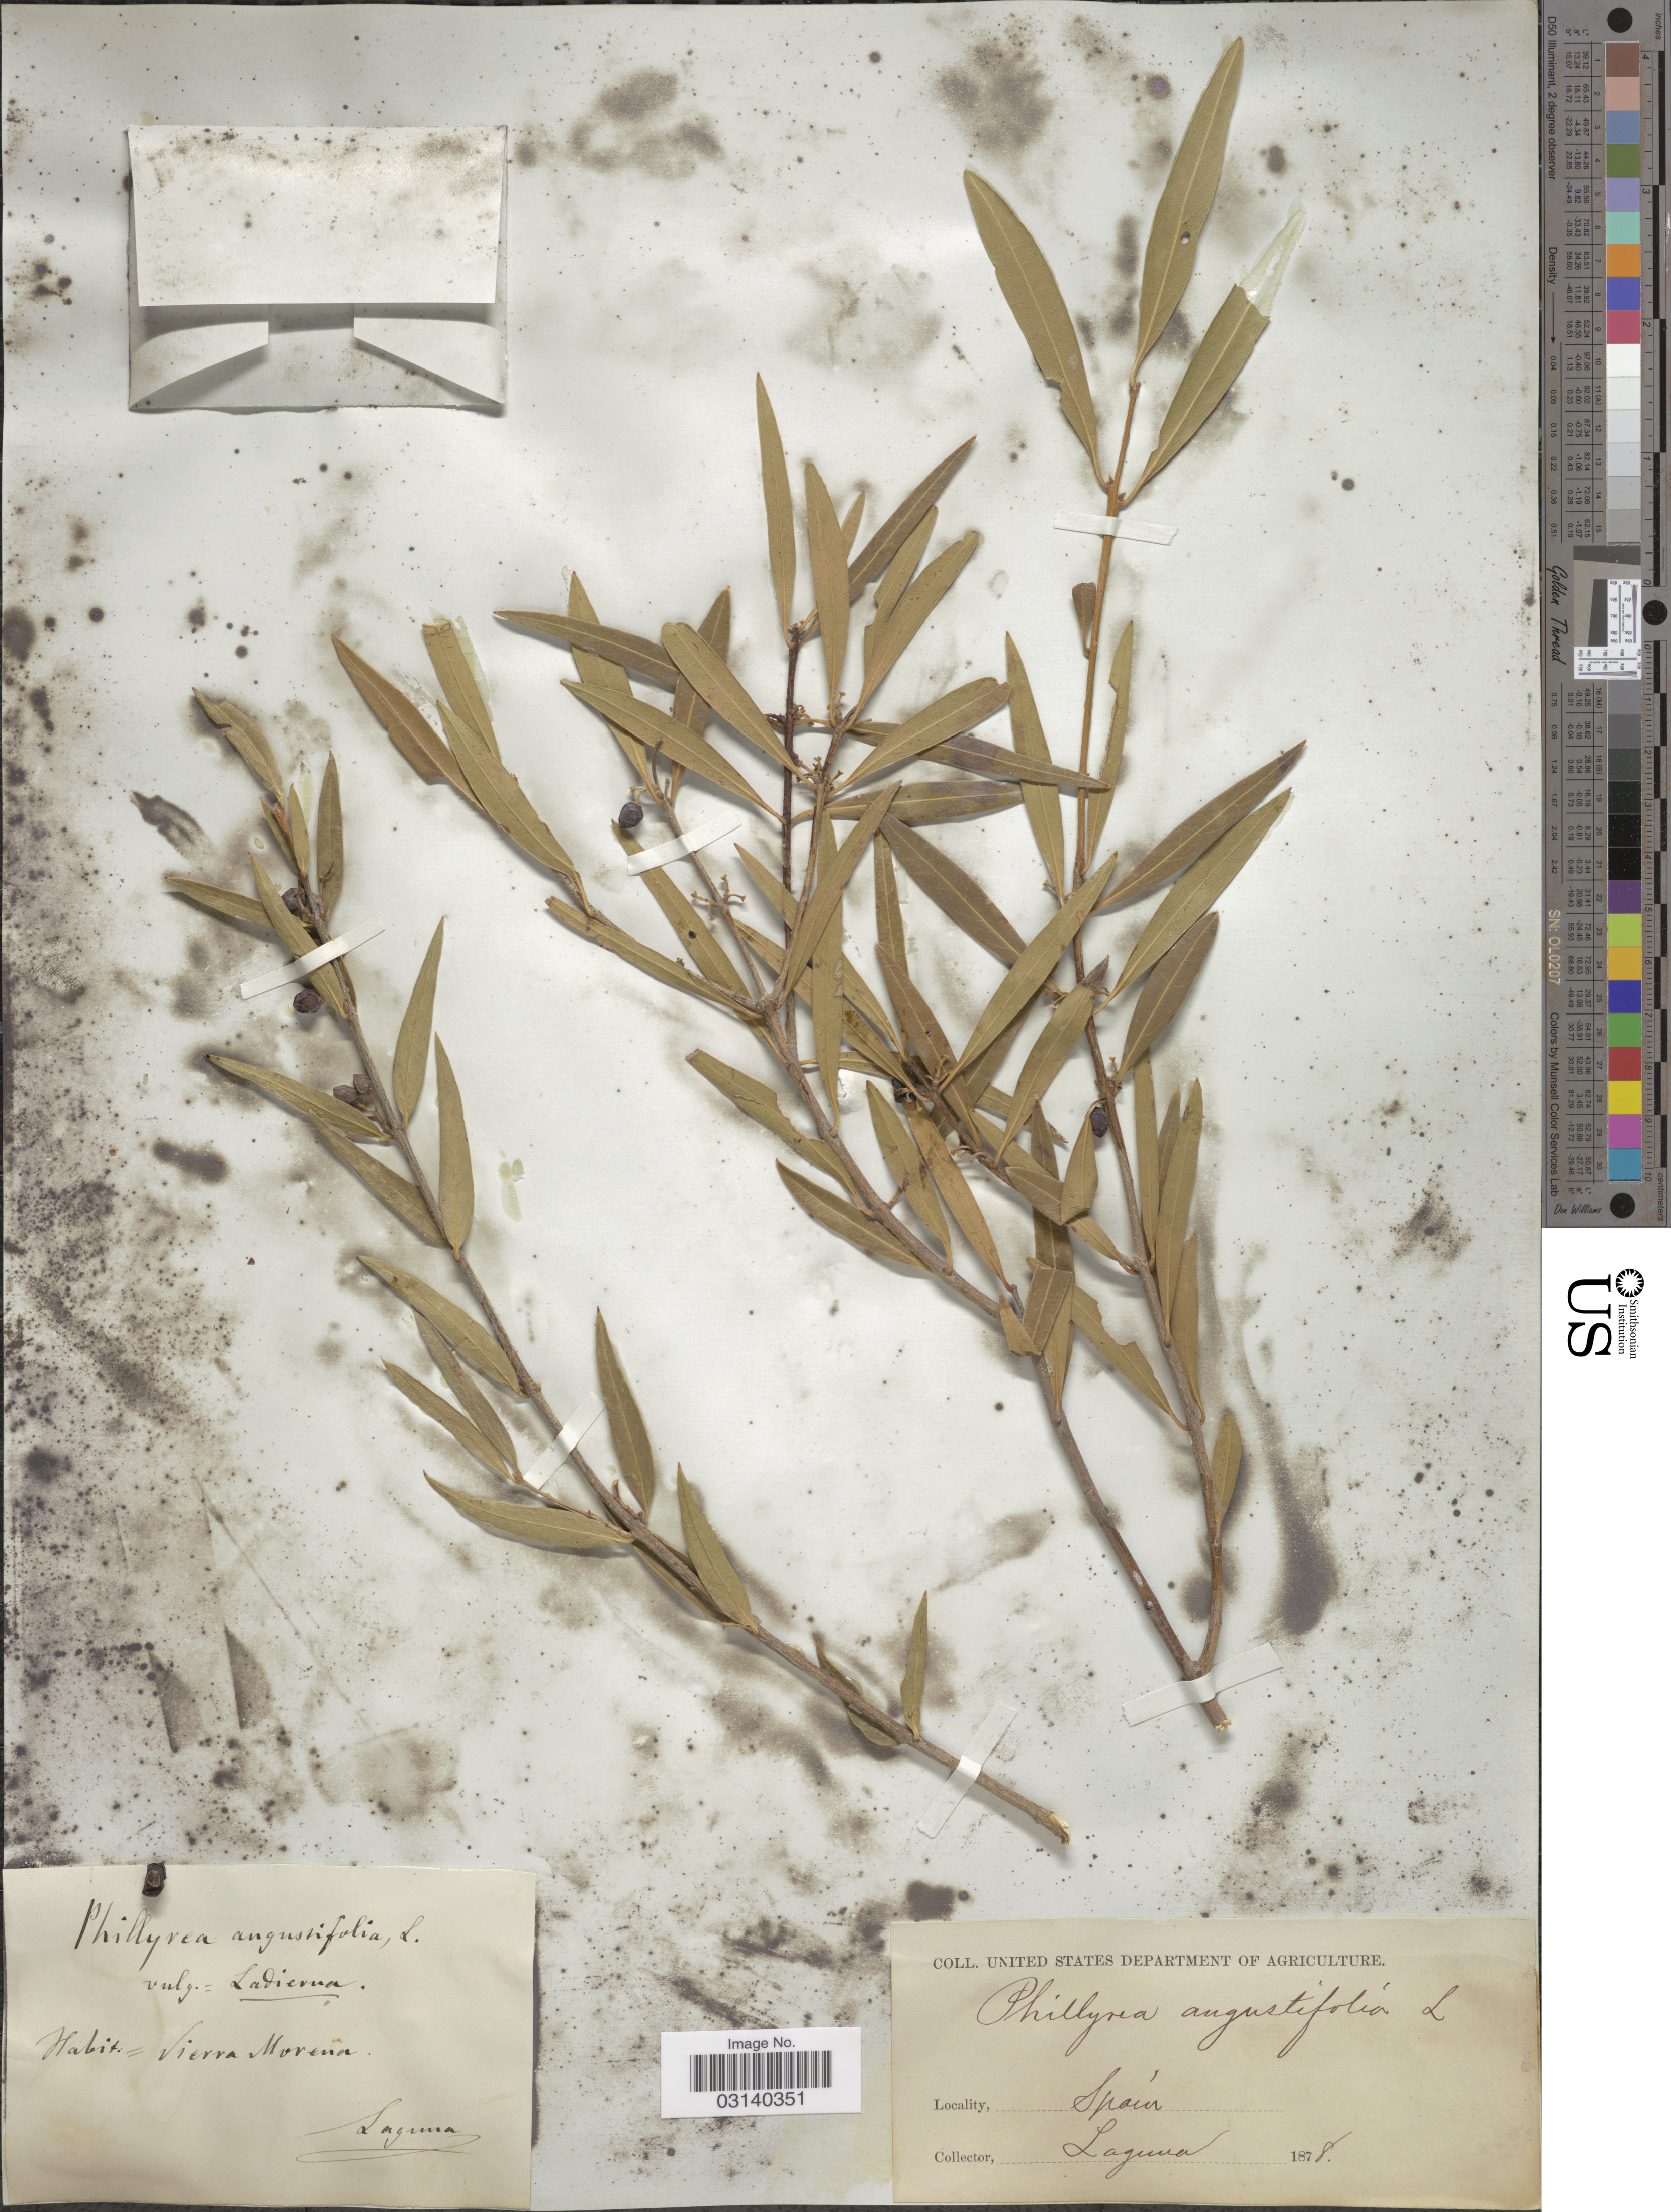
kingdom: Plantae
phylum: Tracheophyta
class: Magnoliopsida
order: Lamiales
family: Oleaceae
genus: Phillyrea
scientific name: Phillyrea angustifolia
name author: L.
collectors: -. Laguna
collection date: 1878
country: Spain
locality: Sierra Moreña.